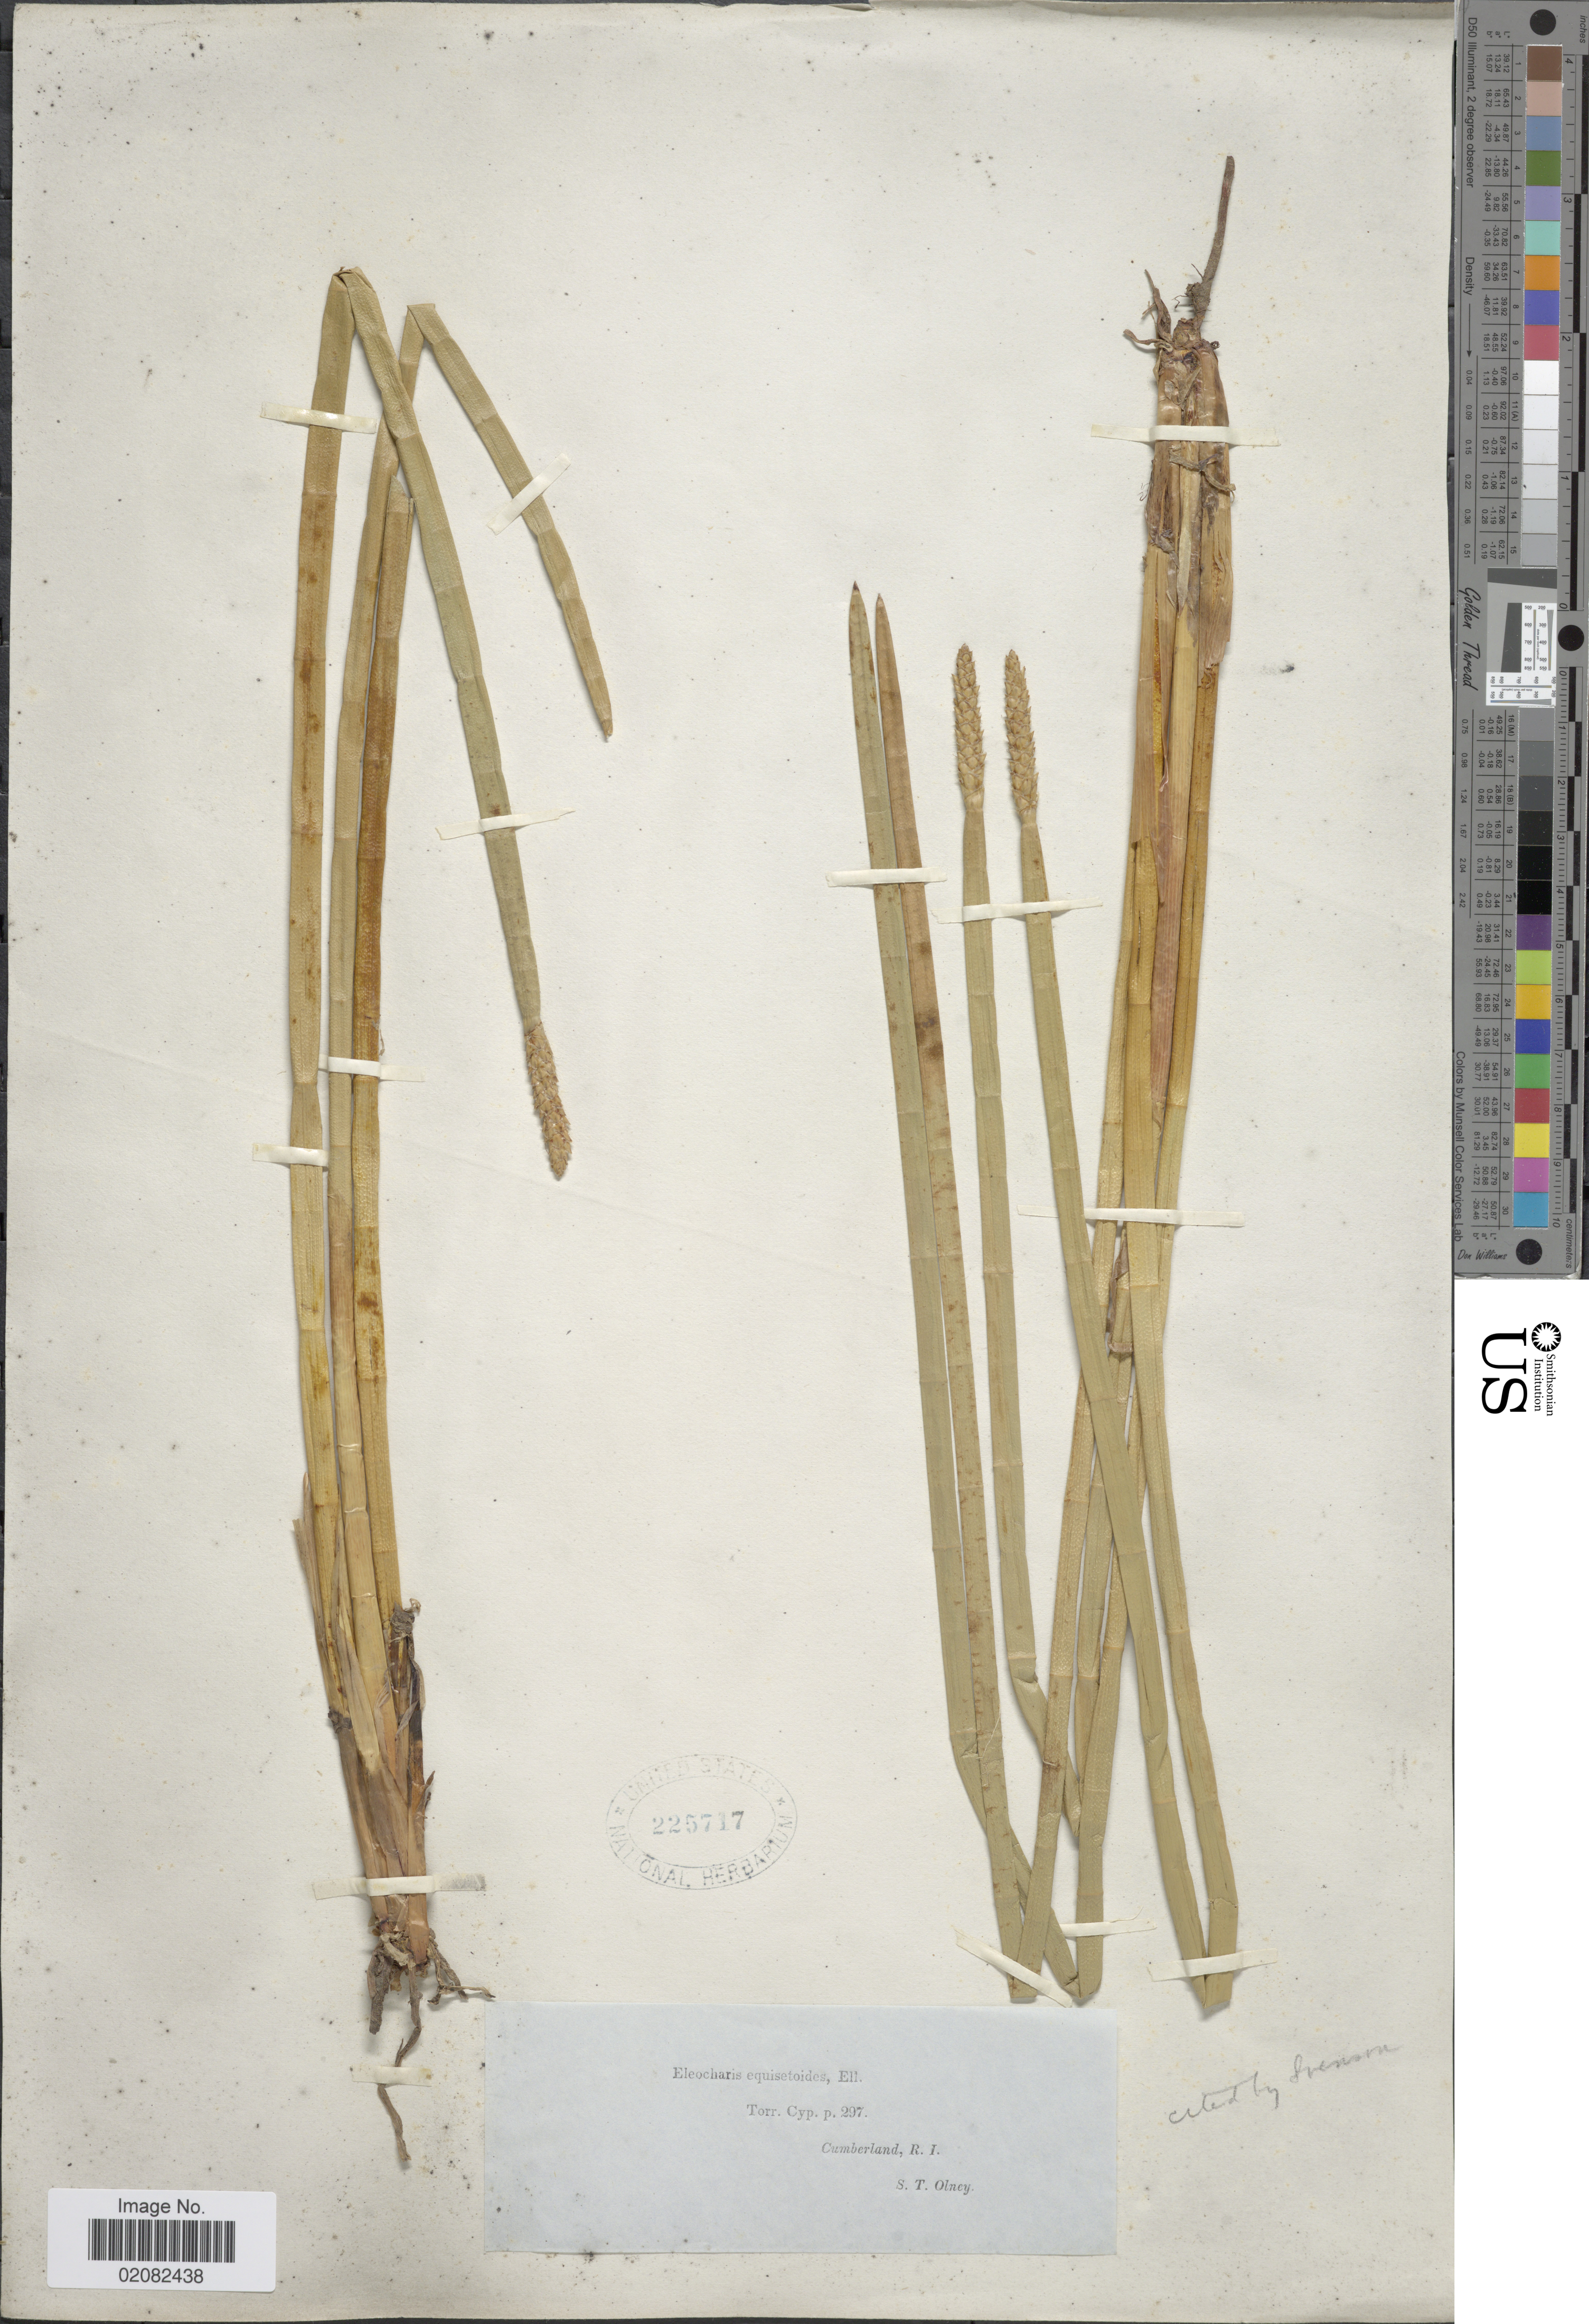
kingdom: Plantae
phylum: Tracheophyta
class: Liliopsida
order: Poales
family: Cyperaceae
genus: Eleocharis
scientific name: Eleocharis equisetoides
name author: (Elliott) Torr.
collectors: S. Olney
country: United States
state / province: Rhode Island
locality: Cumberland, R. I.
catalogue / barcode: US 225717